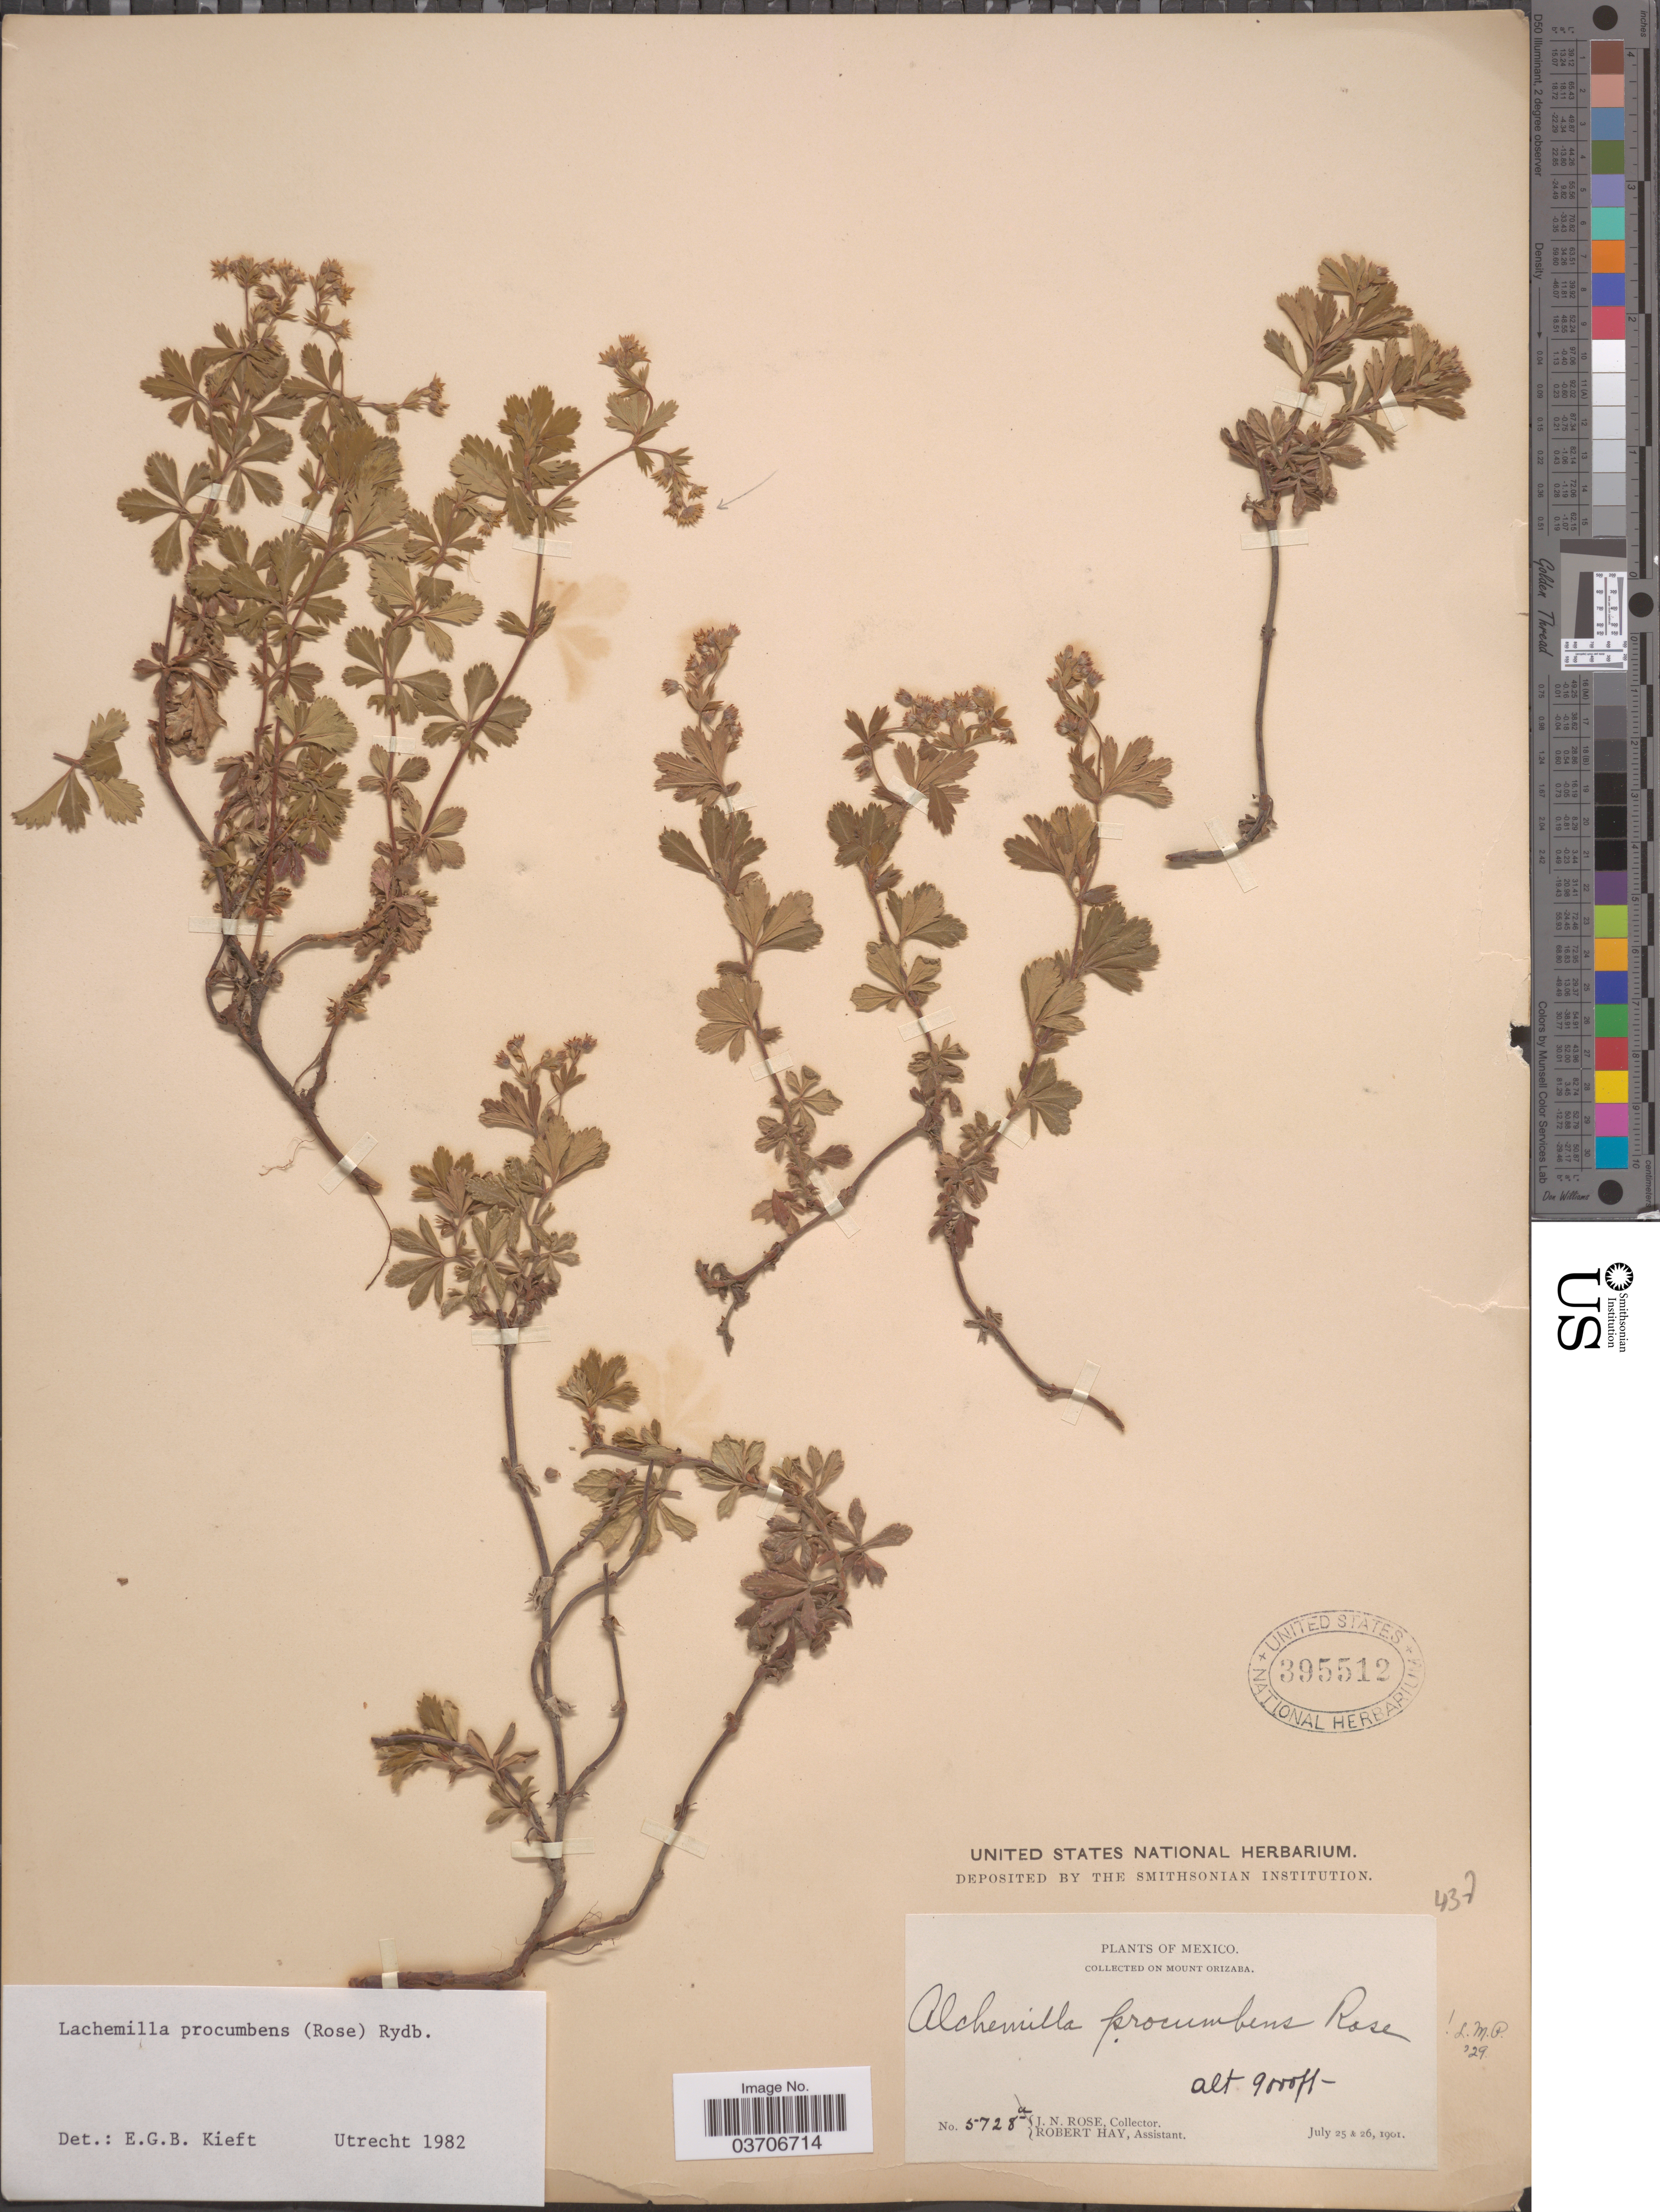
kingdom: Plantae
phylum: Tracheophyta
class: Magnoliopsida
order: Rosales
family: Rosaceae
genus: Lachemilla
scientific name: Lachemilla procumbens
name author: (Rose) Rydb.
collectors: J. N. Rose & R. Hay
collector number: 5728a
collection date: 1901-07-25/1901-07-26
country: Mexico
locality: Mount Orizaba.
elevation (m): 2743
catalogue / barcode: US 395512